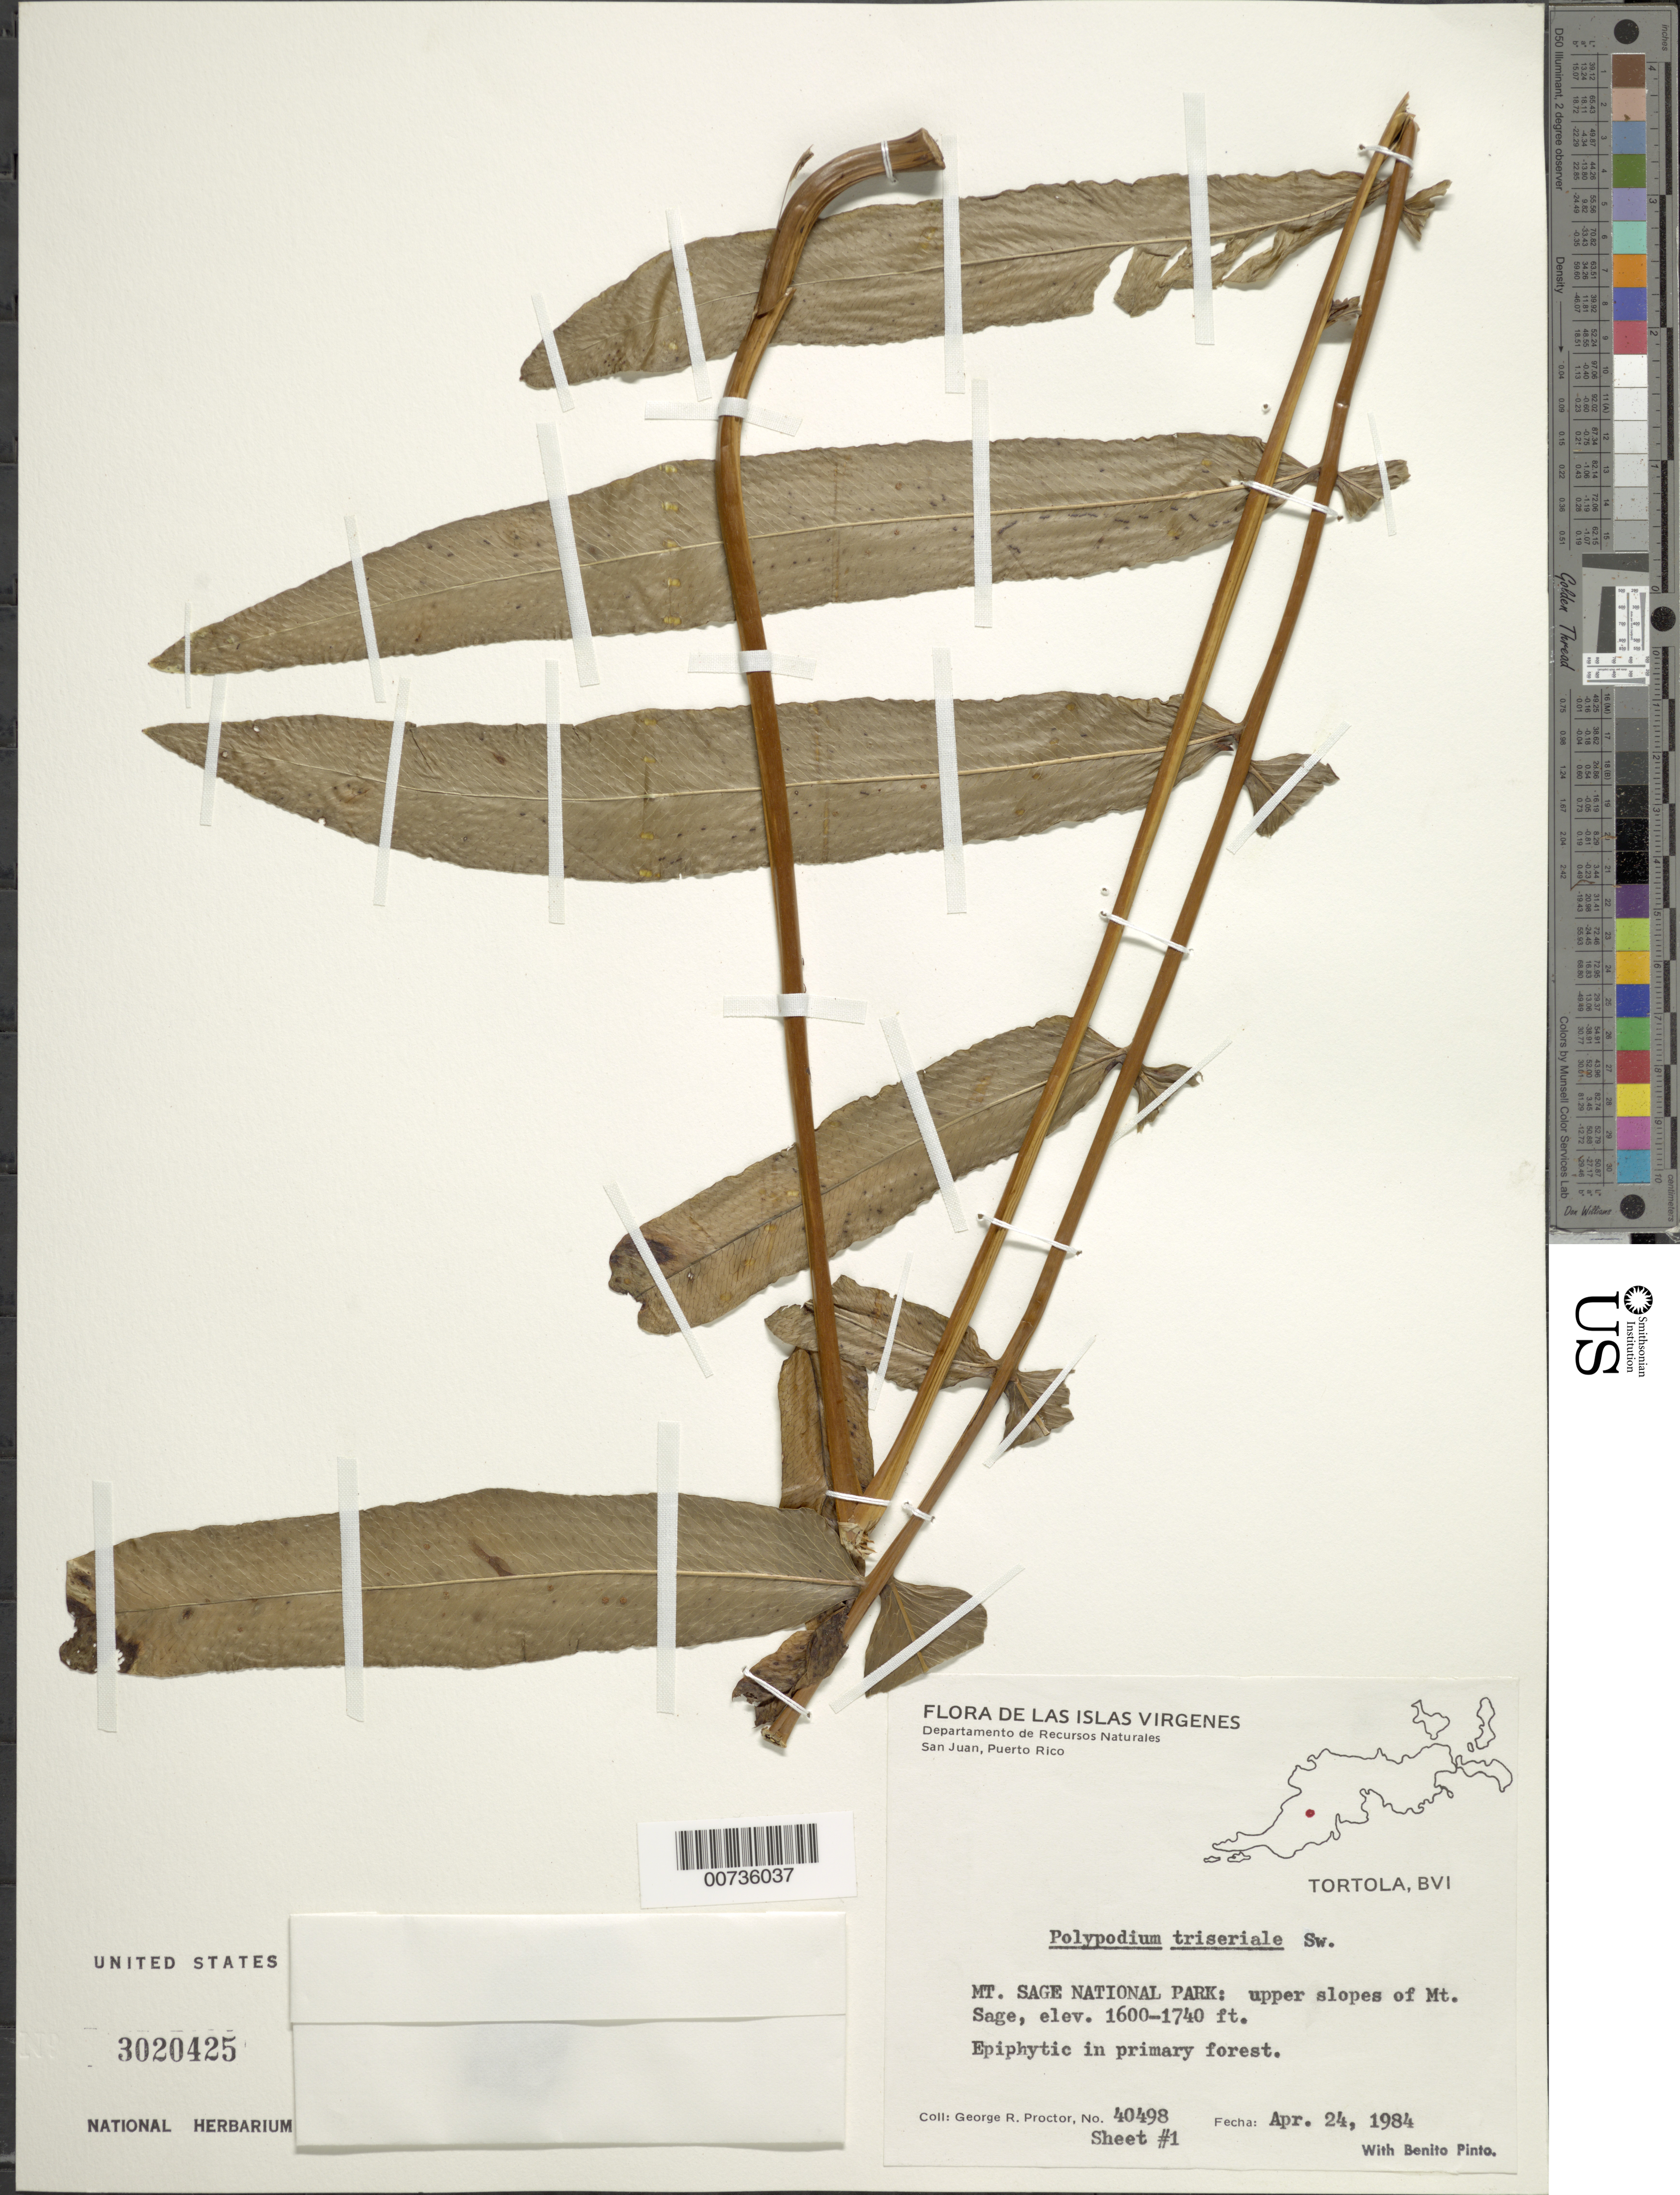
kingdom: Plantae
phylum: Tracheophyta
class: Polypodiopsida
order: Polypodiales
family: Polypodiaceae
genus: Serpocaulon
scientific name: Serpocaulon triseriale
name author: (Sw.) A.R. Sm.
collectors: G. R. Proctor & B. Pinto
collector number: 40498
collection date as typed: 24 Apr 1984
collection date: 1984-04-24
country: British Virgin Islands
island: Tortola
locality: Mt. Sage Natl. Park: upper slopes of Mt. Sage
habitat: Primary forest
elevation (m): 488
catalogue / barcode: US 3020425